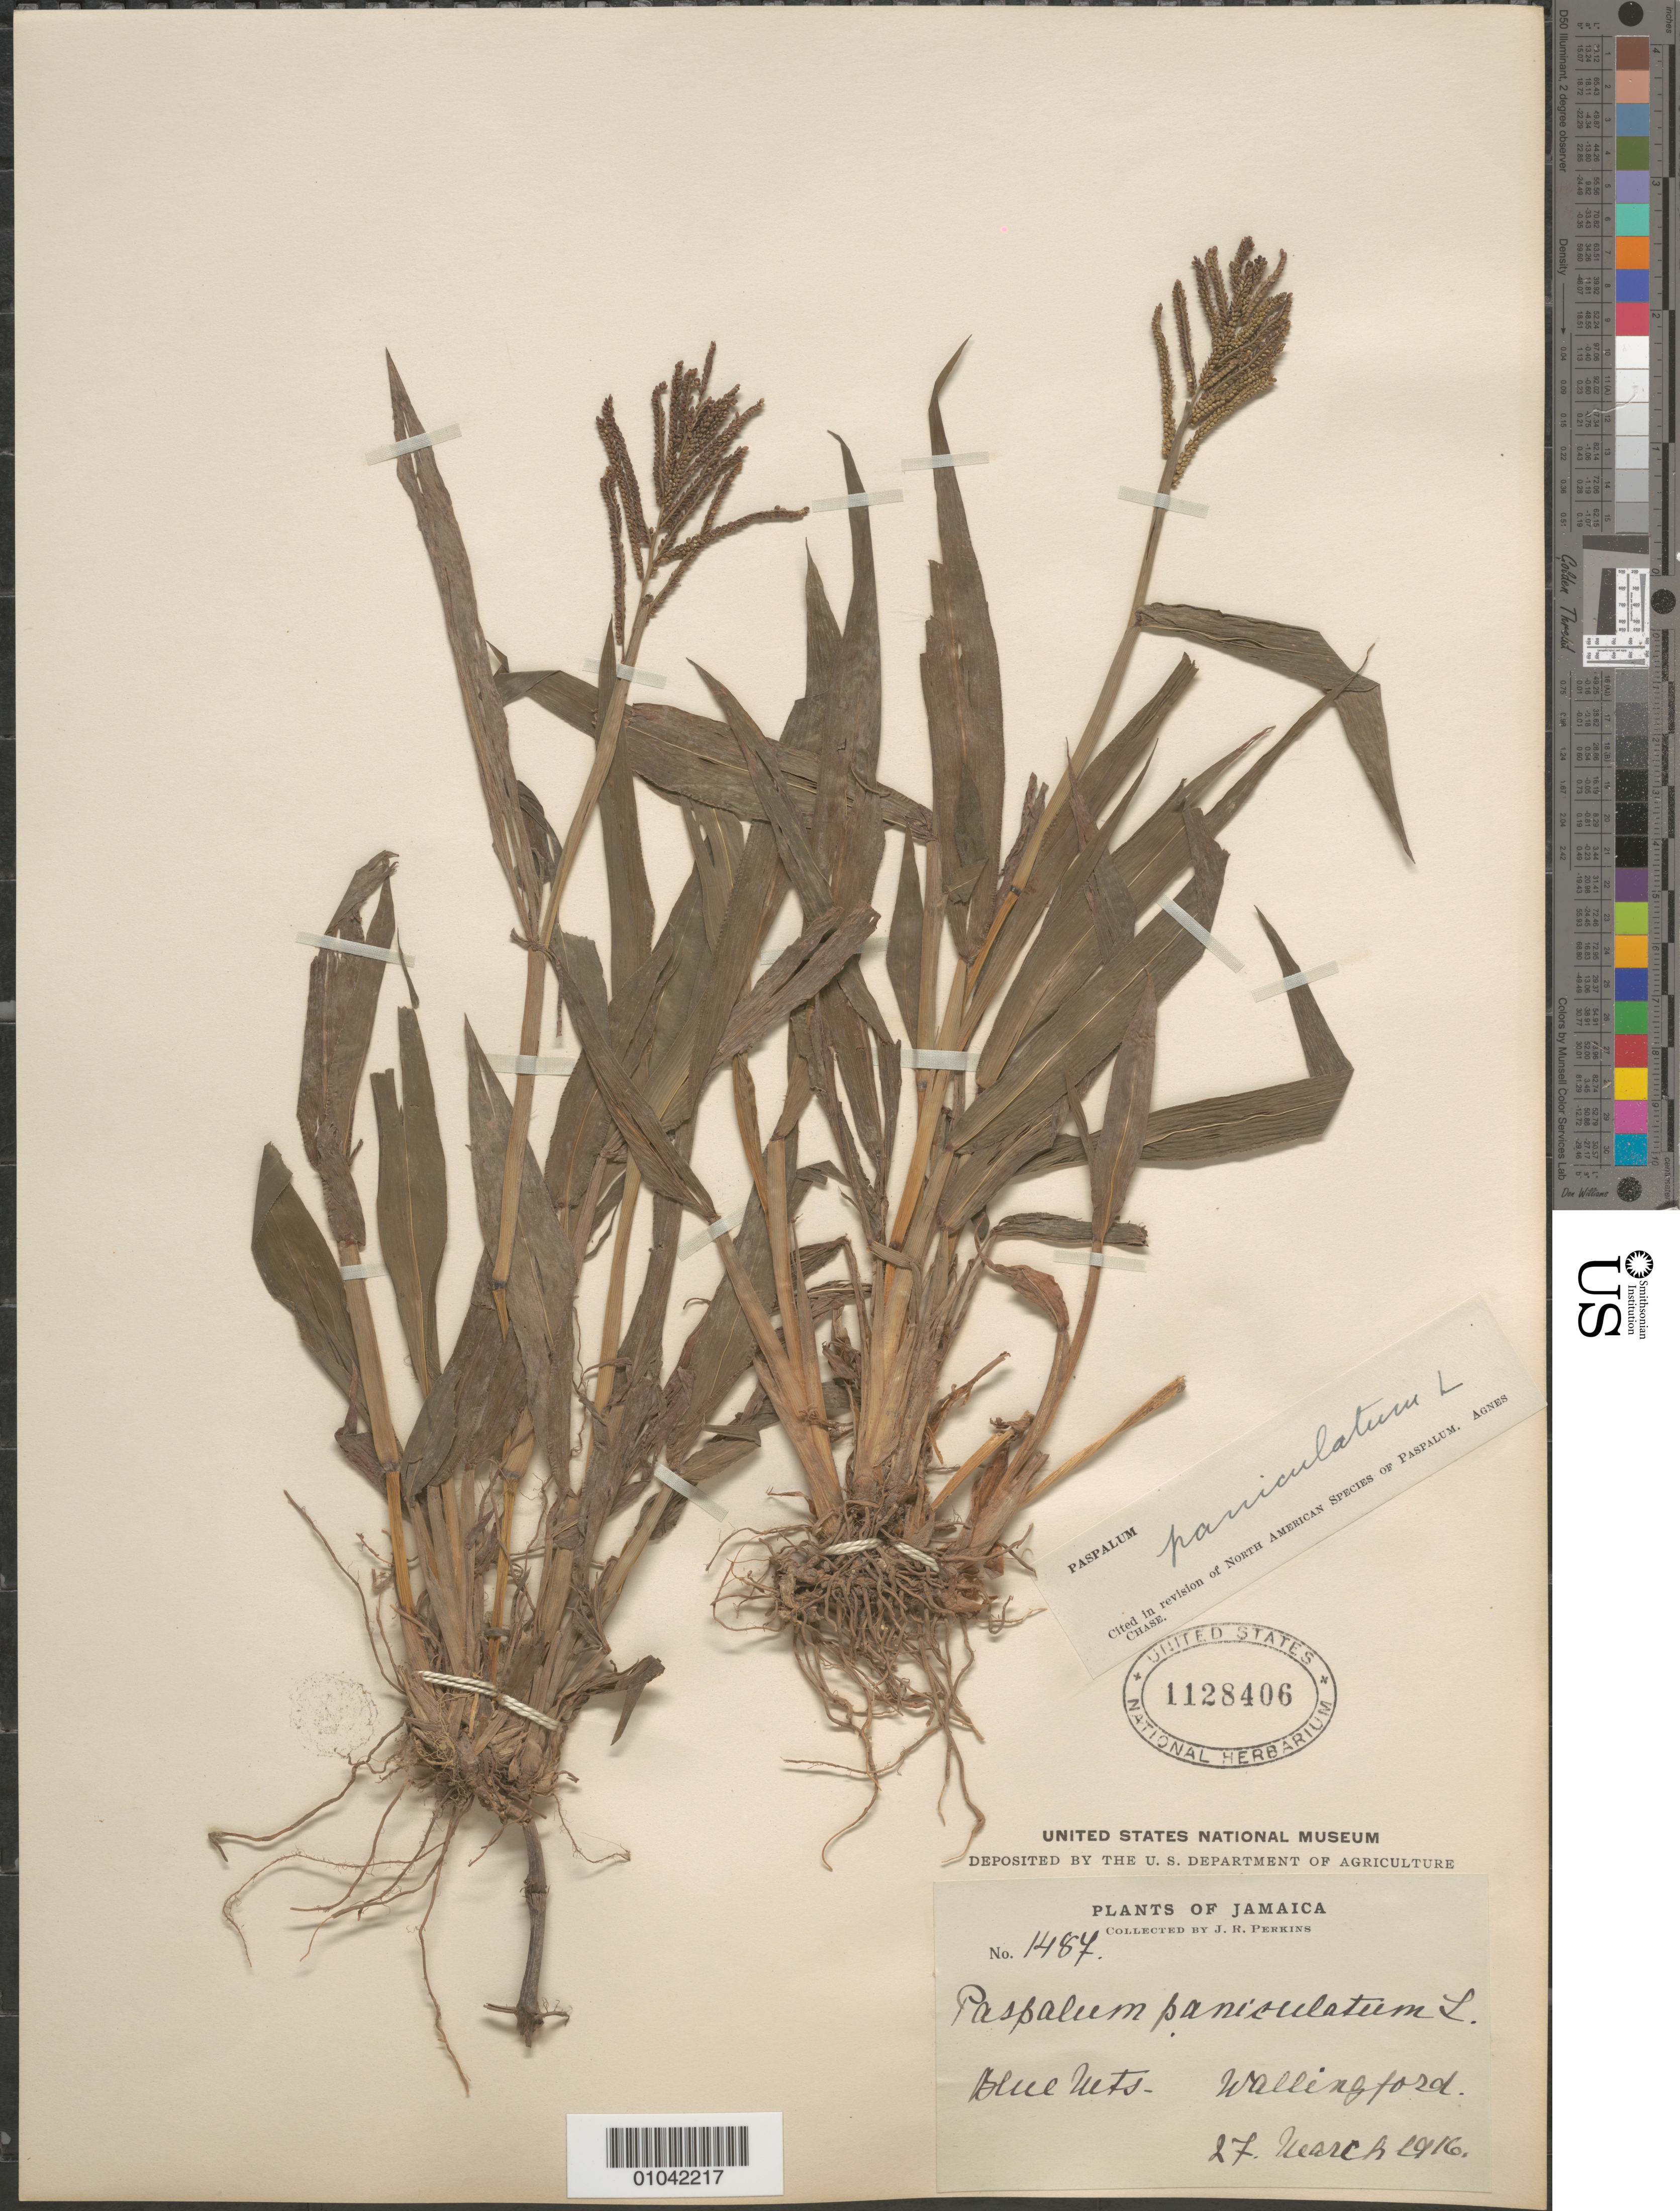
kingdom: Plantae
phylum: Tracheophyta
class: Liliopsida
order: Poales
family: Poaceae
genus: Paspalum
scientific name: Paspalum paniculatum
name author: L.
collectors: J. R. Perkins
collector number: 1487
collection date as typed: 27 Mar 1916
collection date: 1916-03-27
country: Jamaica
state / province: Saint Mary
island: Jamaica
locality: Wallingford, Blue Mountains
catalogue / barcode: US 1128406